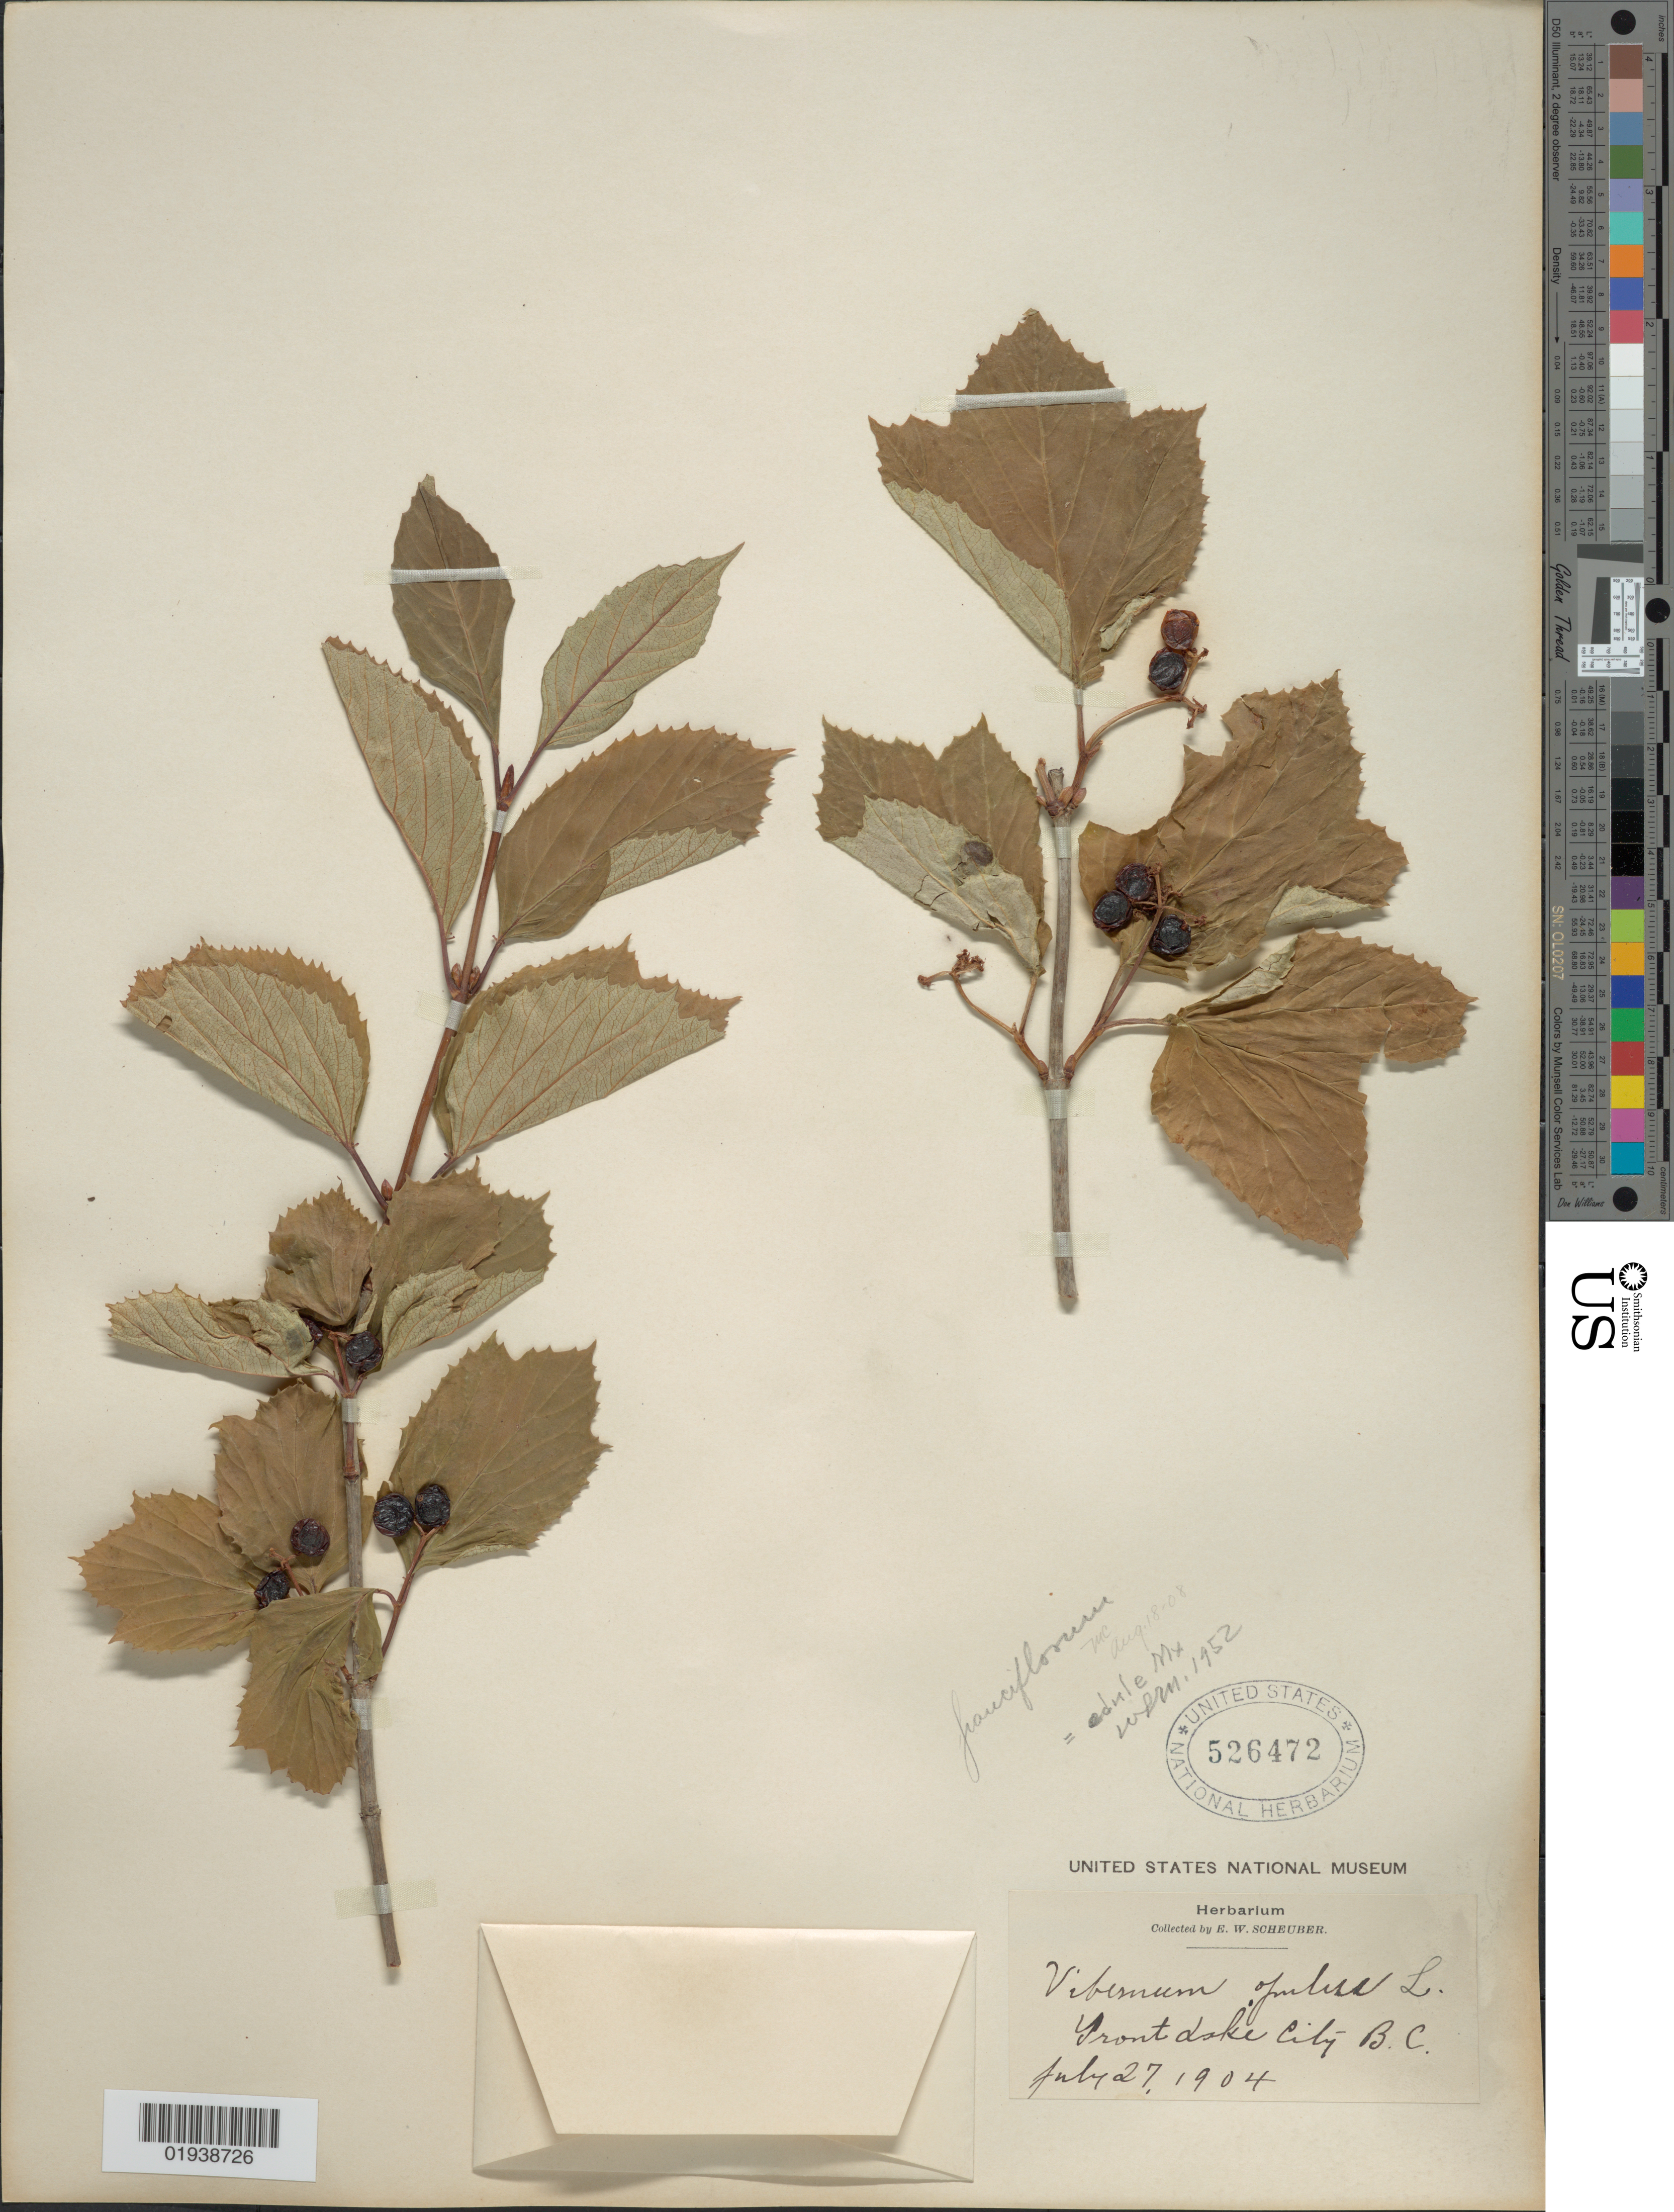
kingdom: Plantae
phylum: Tracheophyta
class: Magnoliopsida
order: Dipsacales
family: Viburnaceae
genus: Viburnum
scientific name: Viburnum edule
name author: (Michx.) Raf.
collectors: E. Scheuber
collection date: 1904-07-27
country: Canada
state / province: British Columbia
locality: Trout Lake City.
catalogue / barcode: US 526472